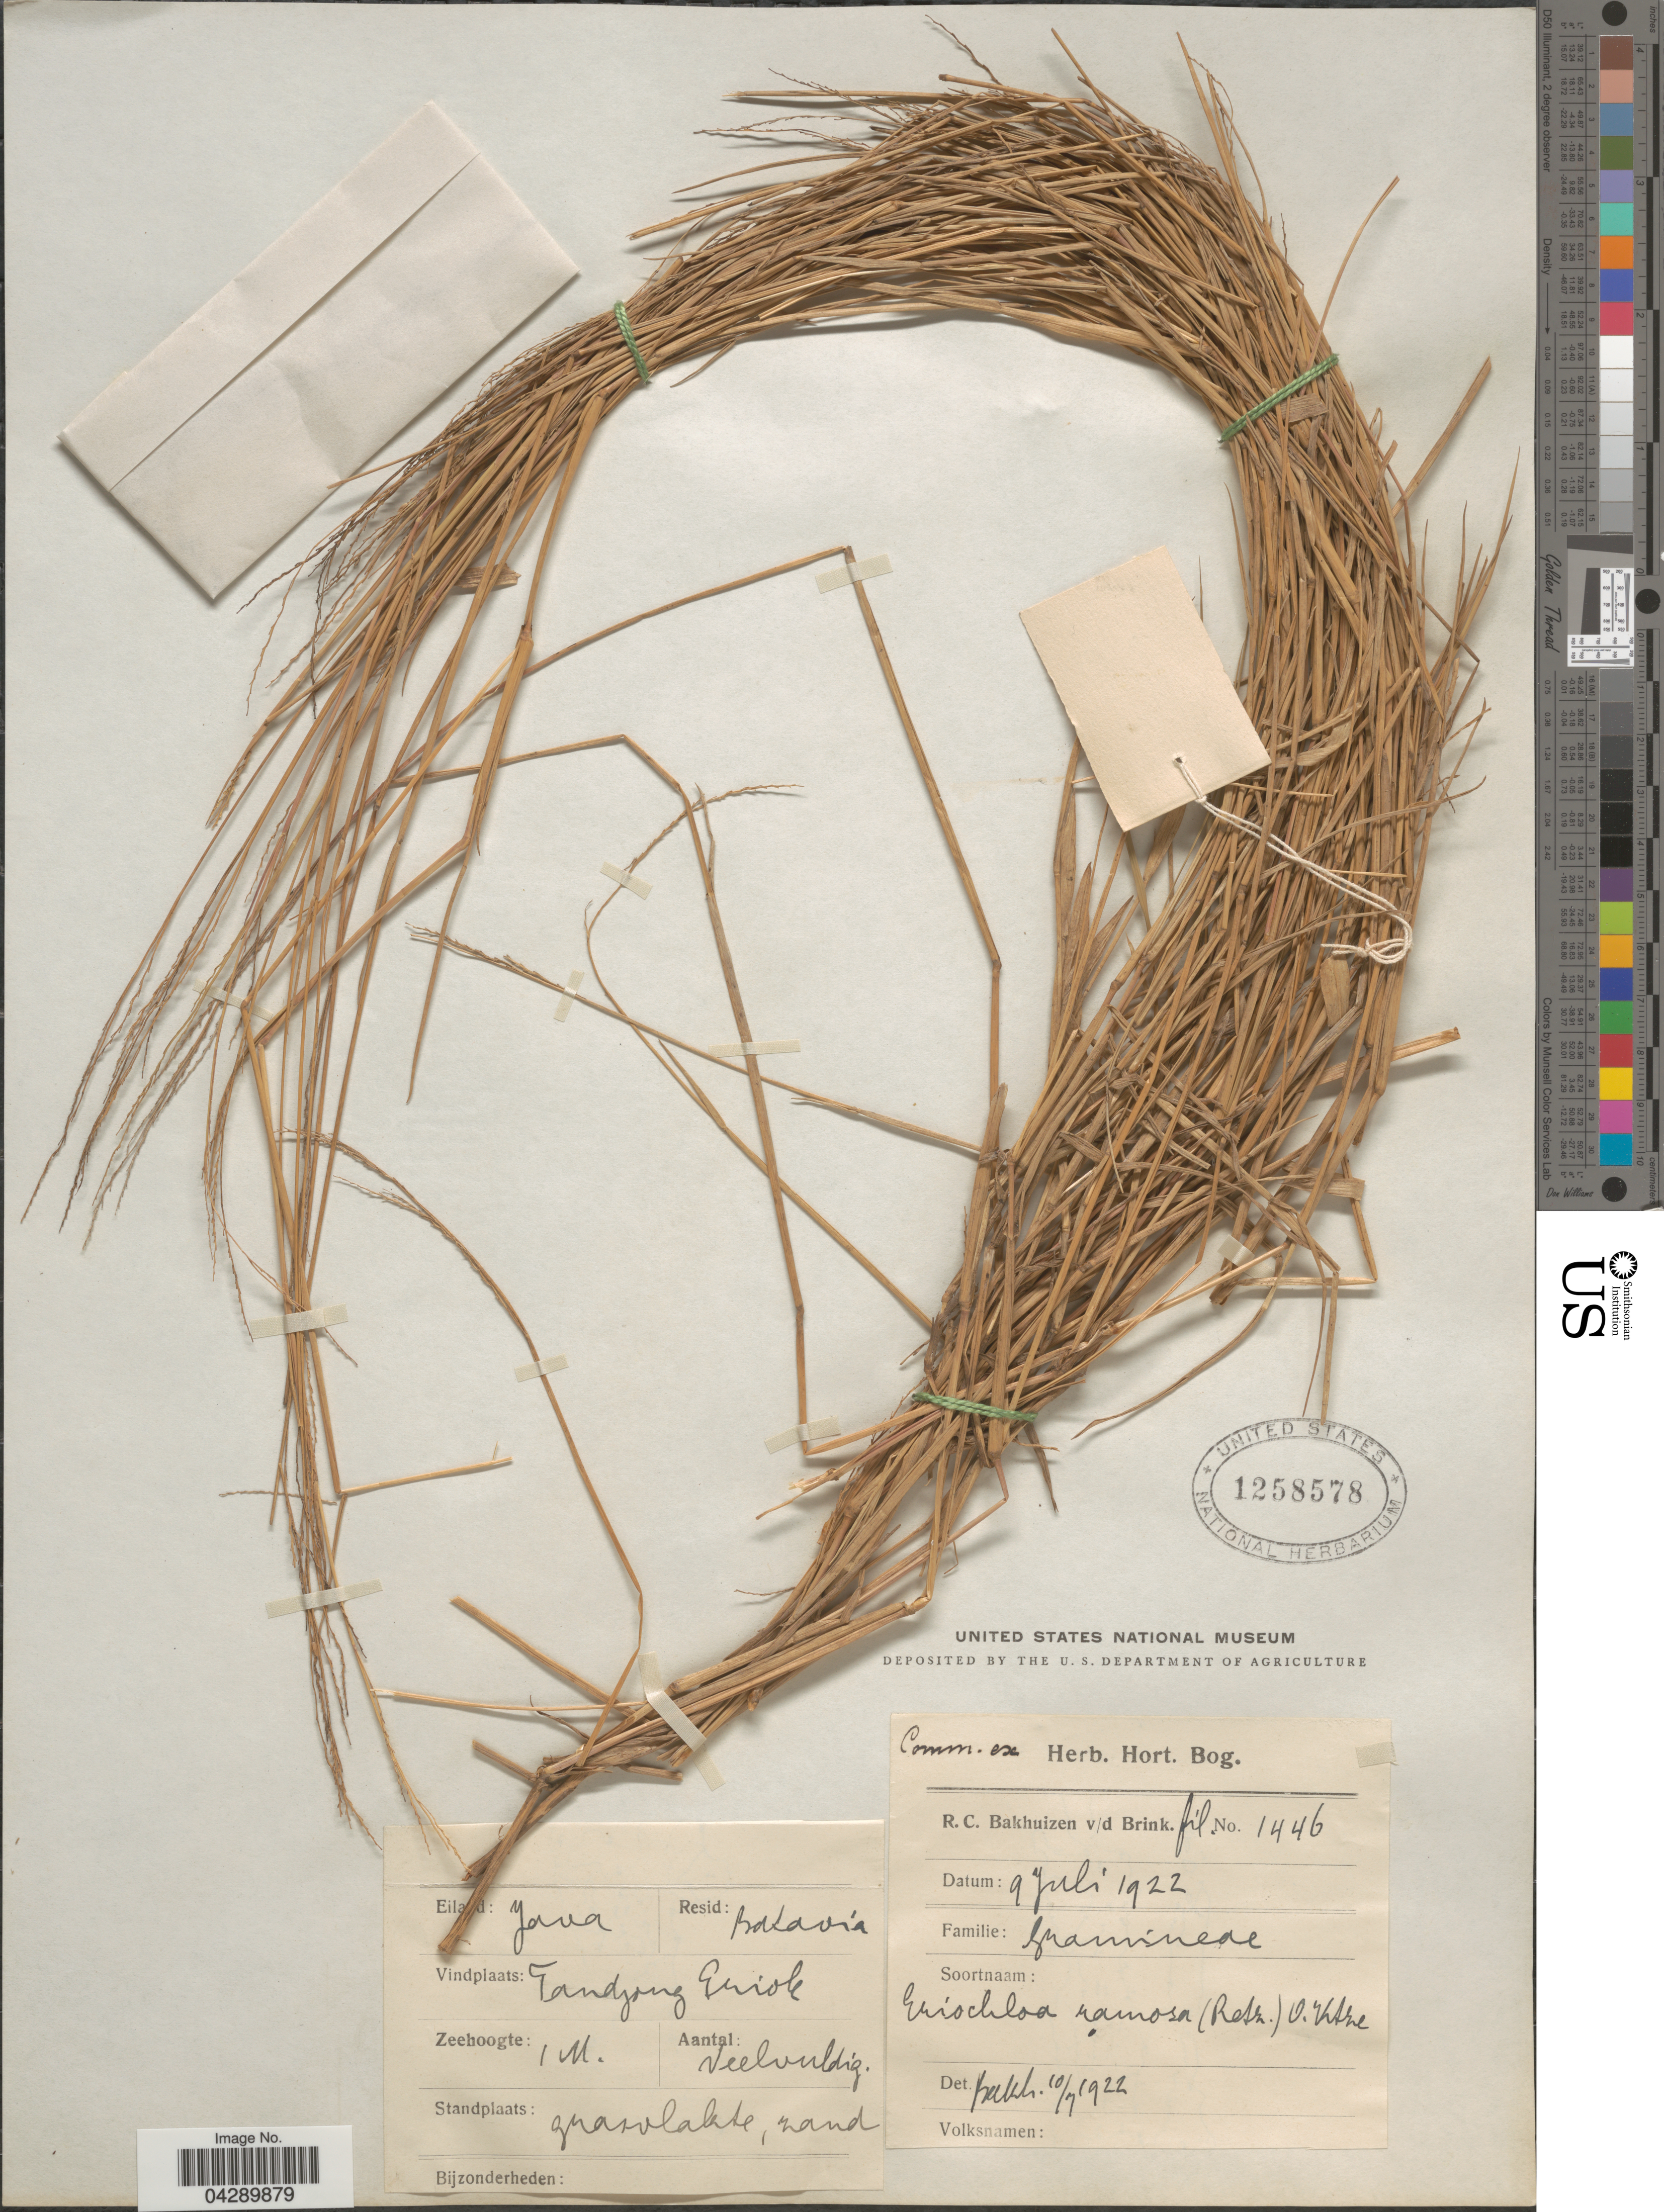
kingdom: Plantae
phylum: Tracheophyta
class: Liliopsida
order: Poales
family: Poaceae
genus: Eriochloa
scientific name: Eriochloa procera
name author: (Retz.) C.E. Hubb.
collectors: R. C. Bakhuizen van den Brink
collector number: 1446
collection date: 1922-07-09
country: Indonesia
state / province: Java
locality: Resid: Batavia. Tandjung Gresik.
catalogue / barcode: US 1258578